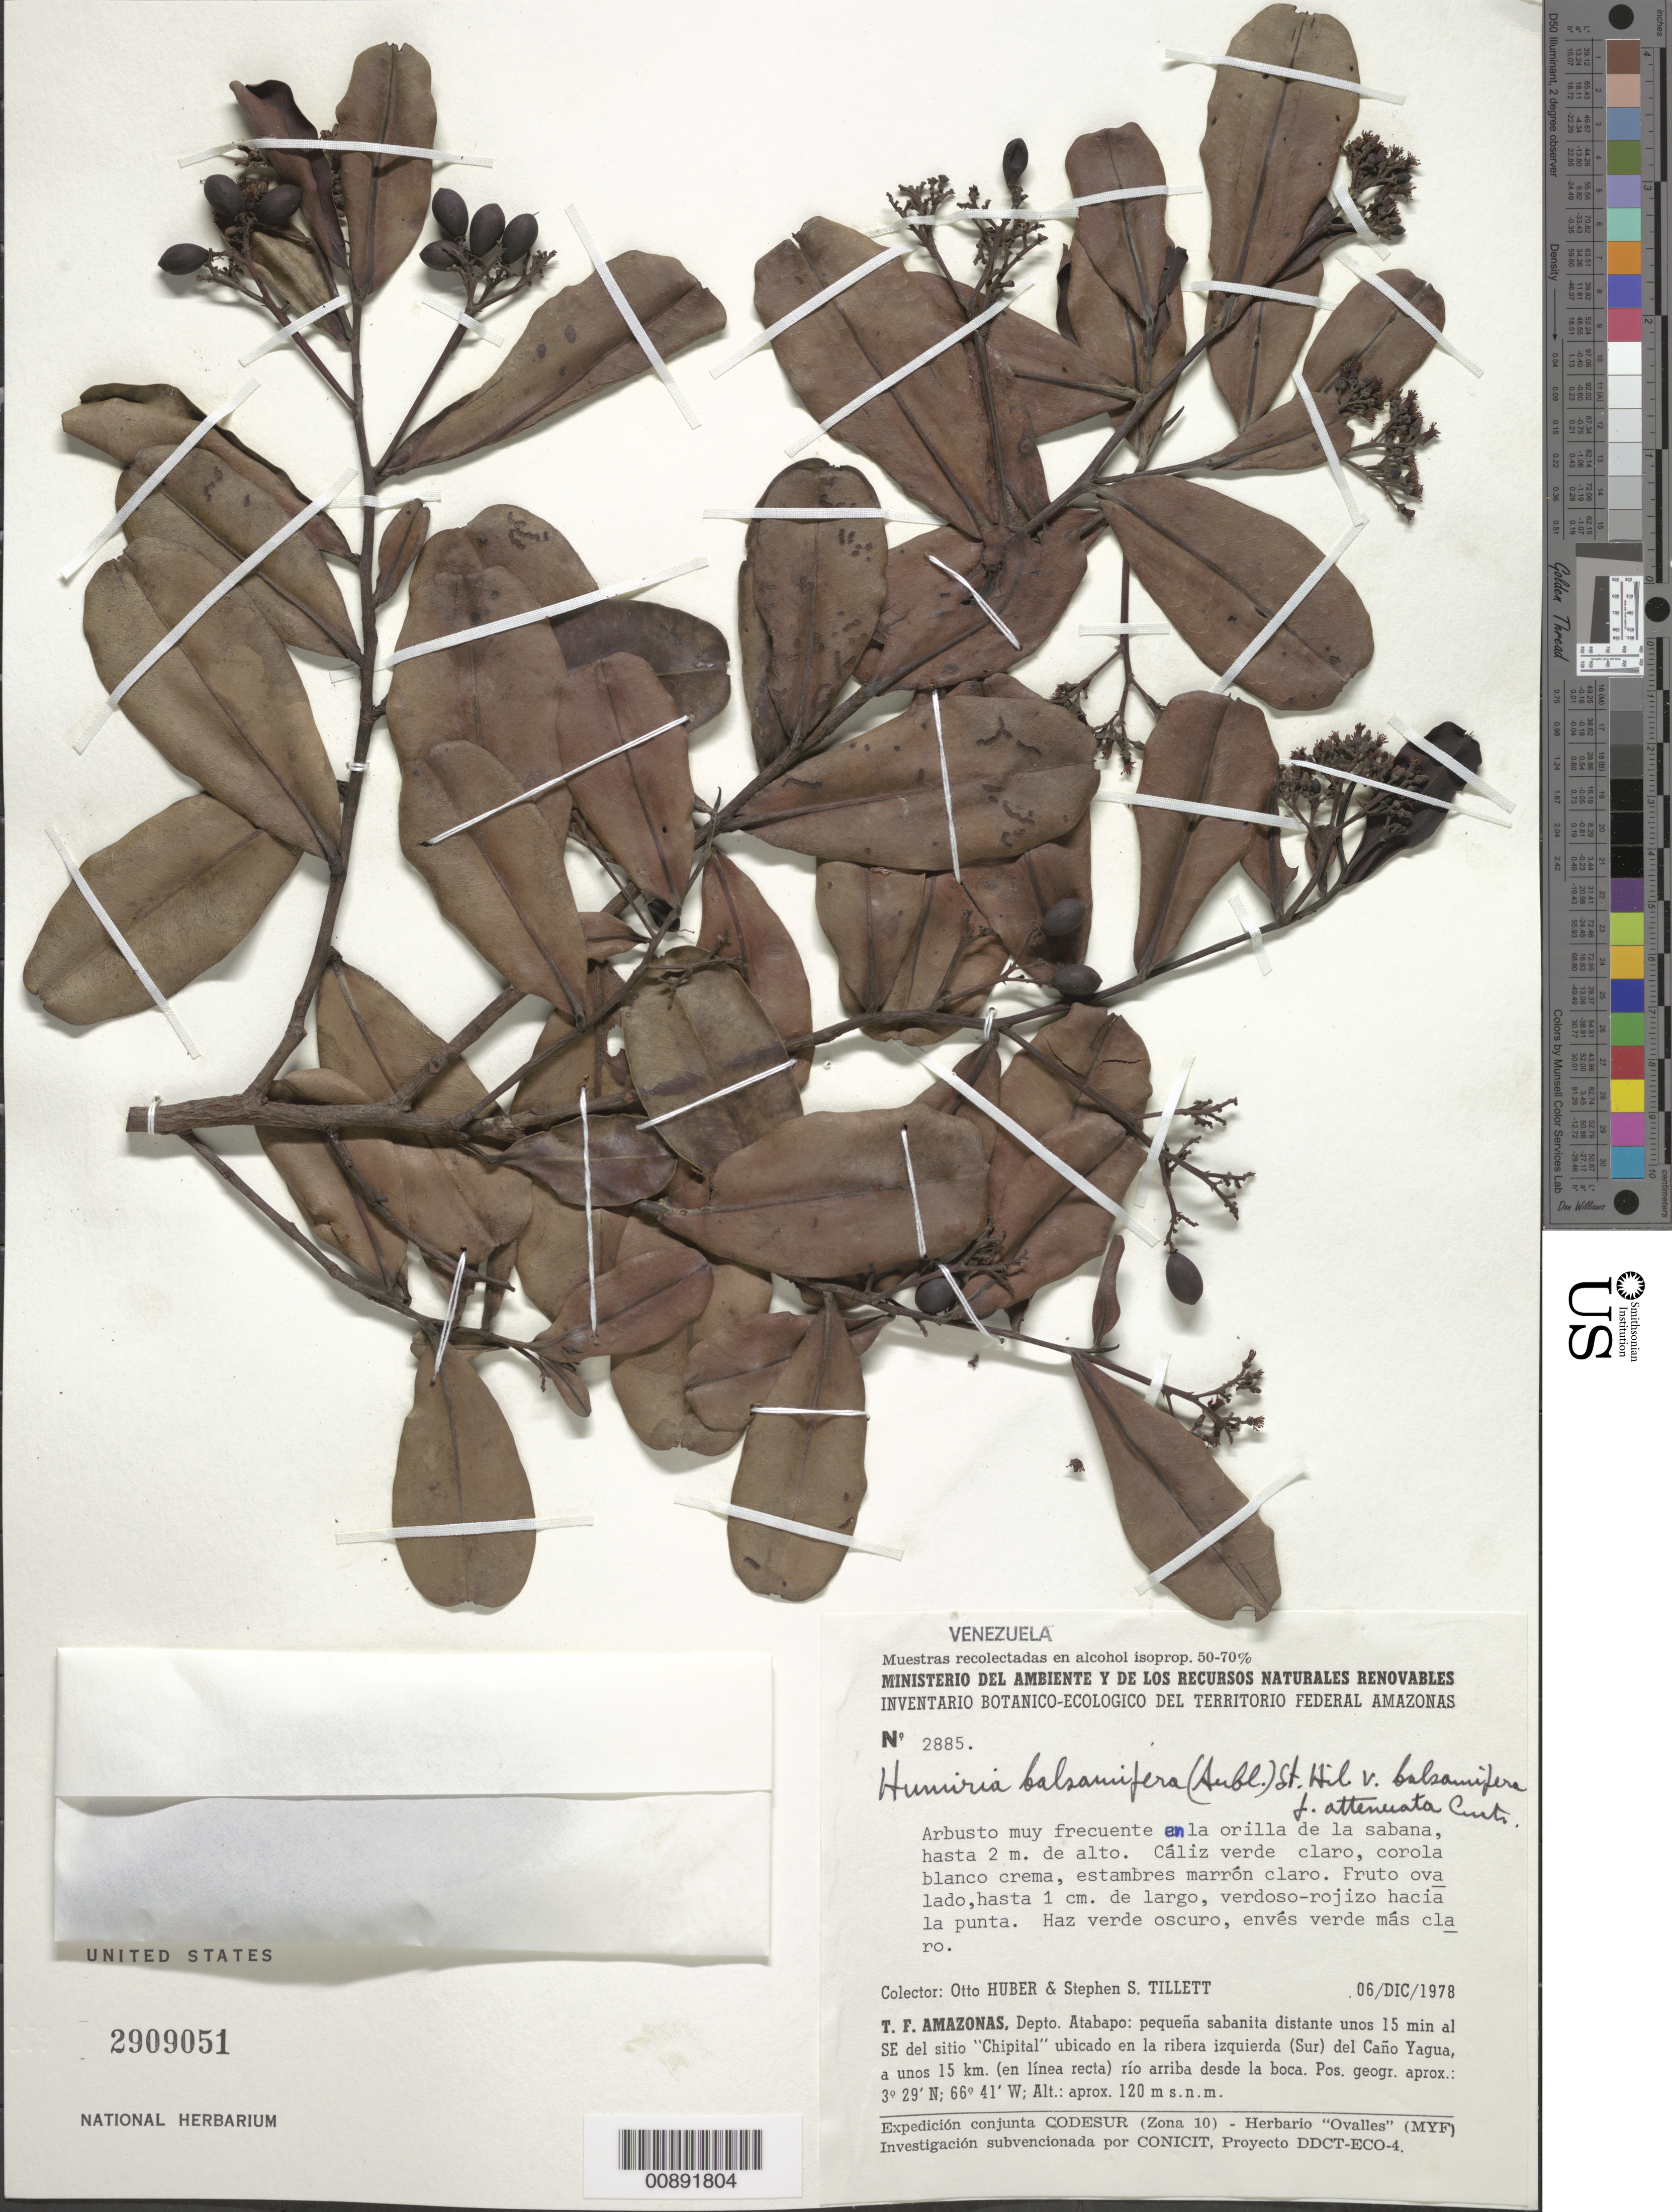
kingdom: Plantae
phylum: Tracheophyta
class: Magnoliopsida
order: Malpighiales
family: Humiriaceae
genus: Humiria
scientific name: Humiria balsamifera f. attenuata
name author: Cuatrec.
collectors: O. Huber & S. S. Tillett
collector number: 2885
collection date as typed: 6-Dec-78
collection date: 1978-12-06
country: Venezuela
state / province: Amazonas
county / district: Atabapo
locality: Caño Yagua, en la ribera izquierda ( Sur), 15 min SE del sitio "Chipital"; 15 km (en línea recta) río arriba desde la boca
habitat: Orilla de la sabana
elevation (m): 120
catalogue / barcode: US 2909051